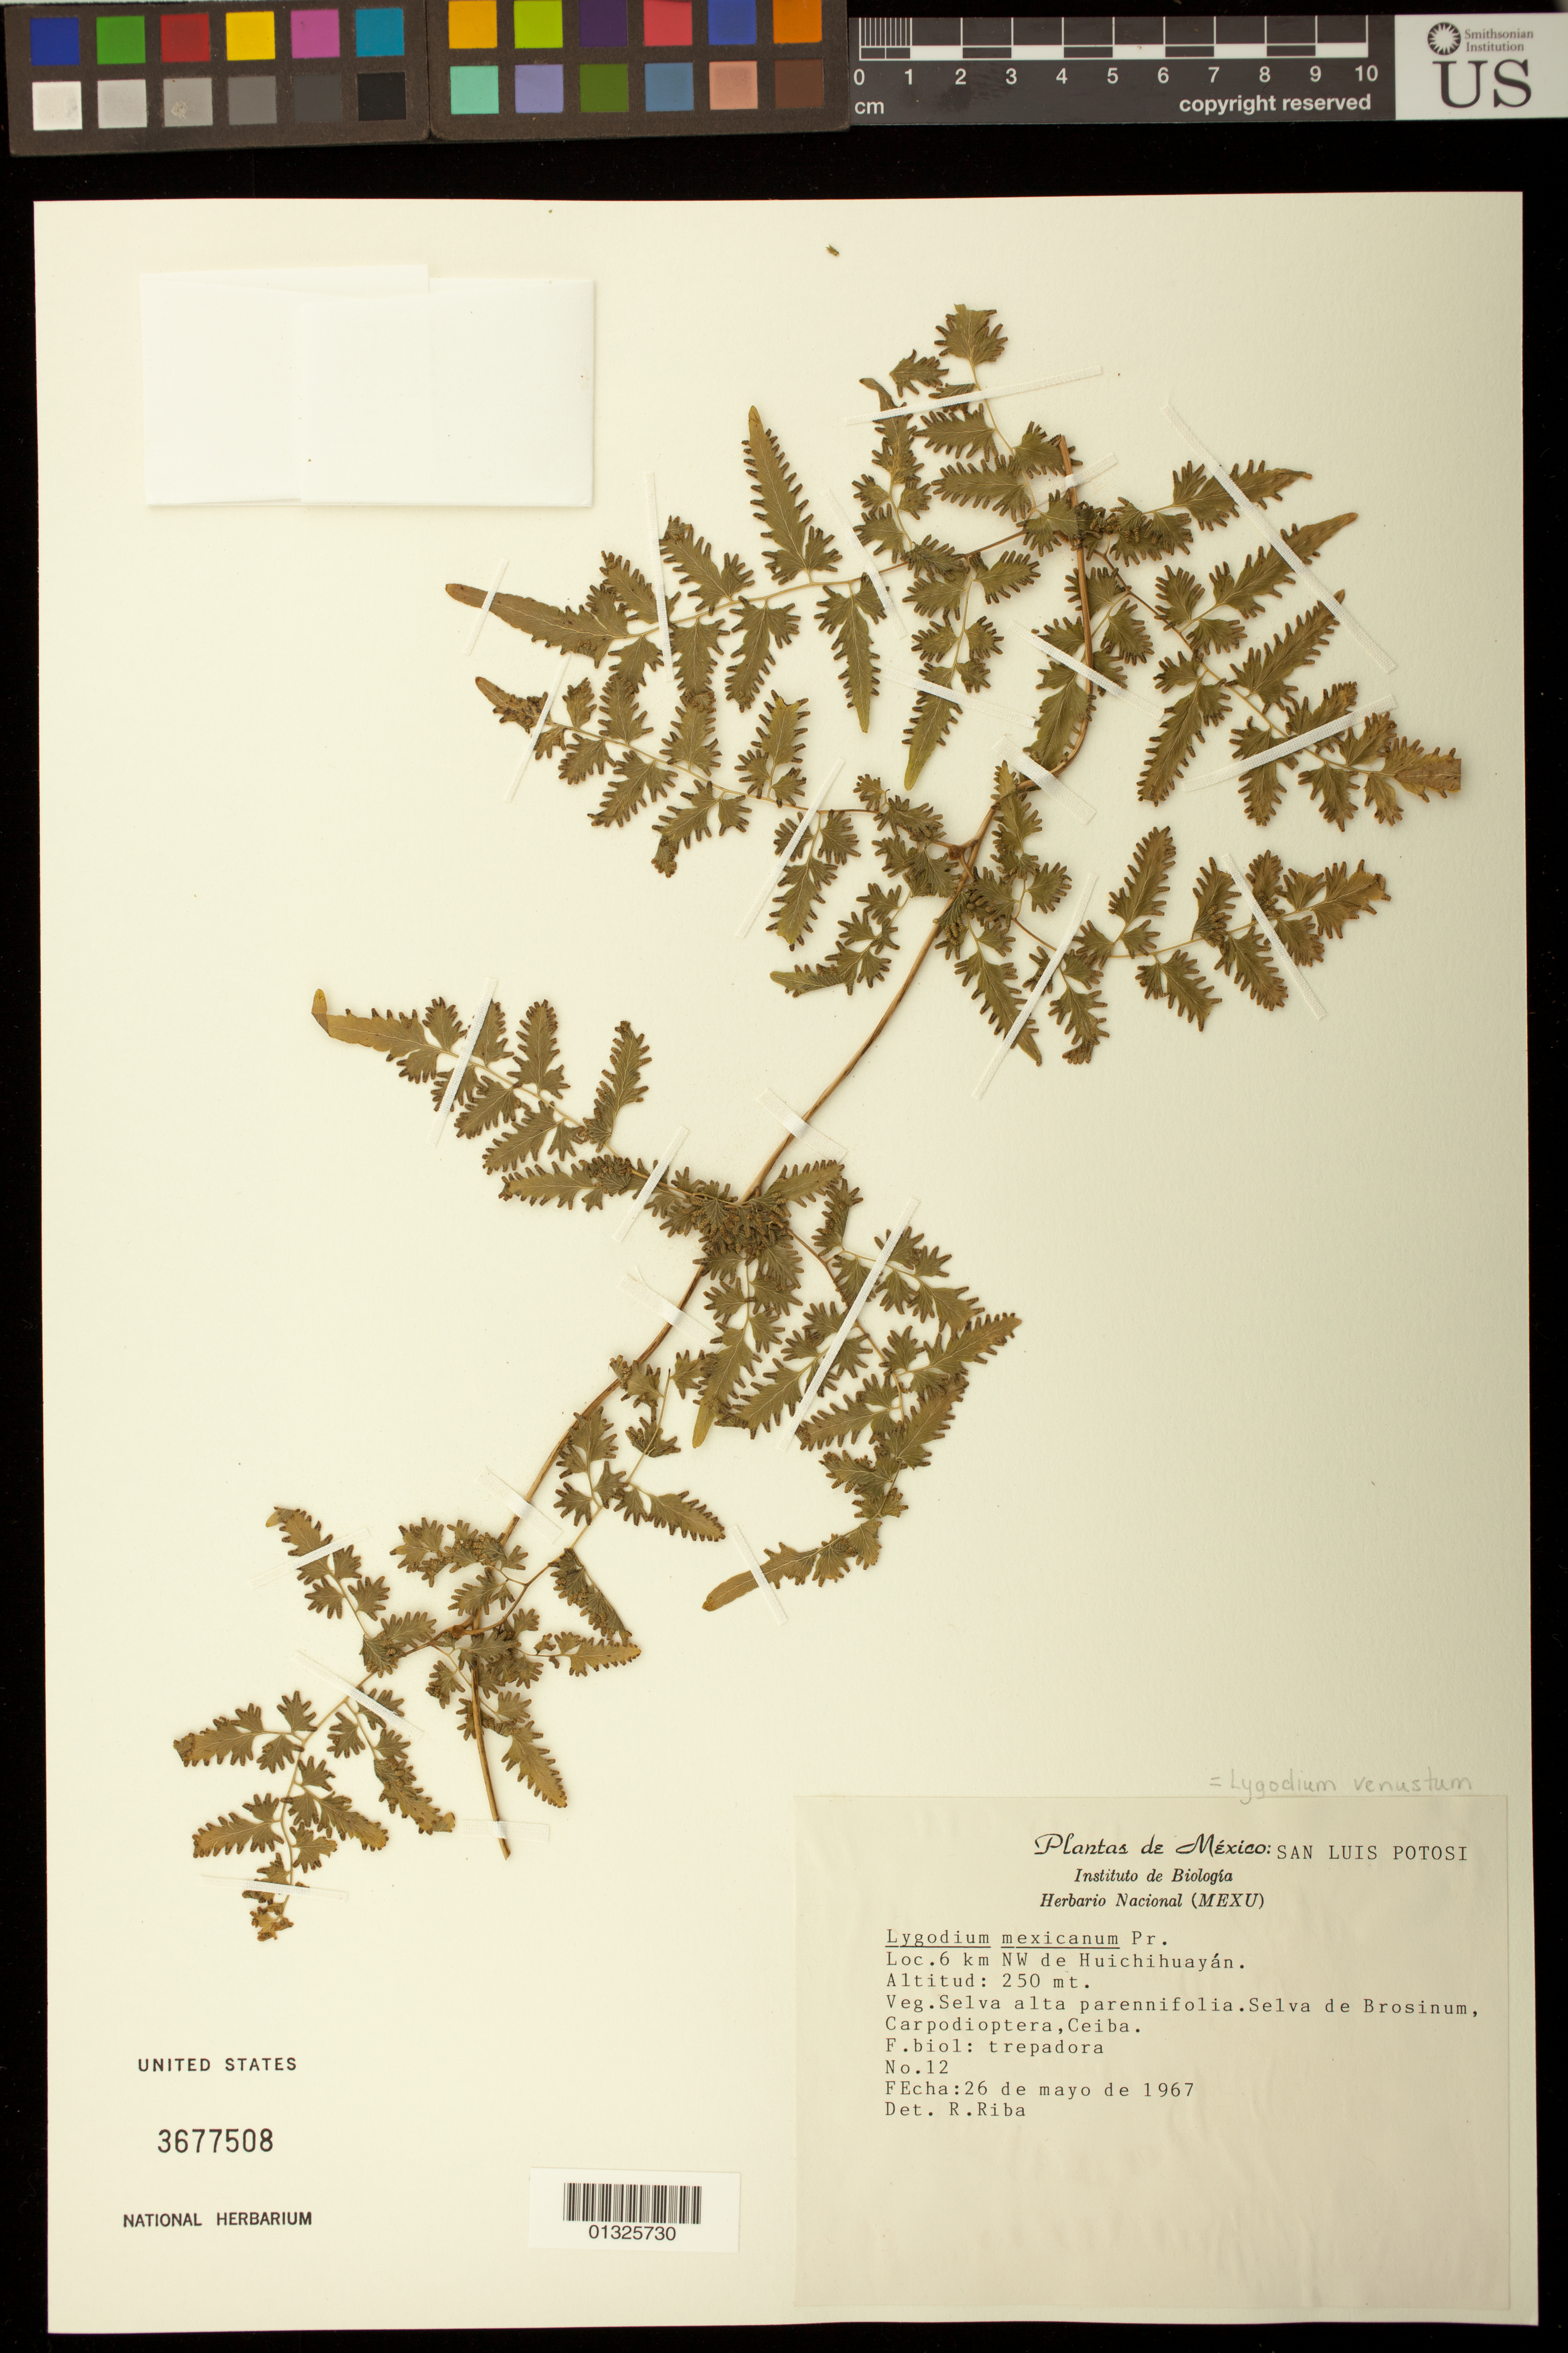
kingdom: Plantae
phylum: Tracheophyta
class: Polypodiopsida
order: Schizaeales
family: Lygodiaceae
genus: Lygodium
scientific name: Lygodium venustum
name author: Sw.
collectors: Universidad Nacional Autonoma de Mexico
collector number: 12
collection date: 1967-05-26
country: Mexico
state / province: San Luis Potosí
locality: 6 km NW de Huichihuayan.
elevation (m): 250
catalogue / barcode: US 3677508